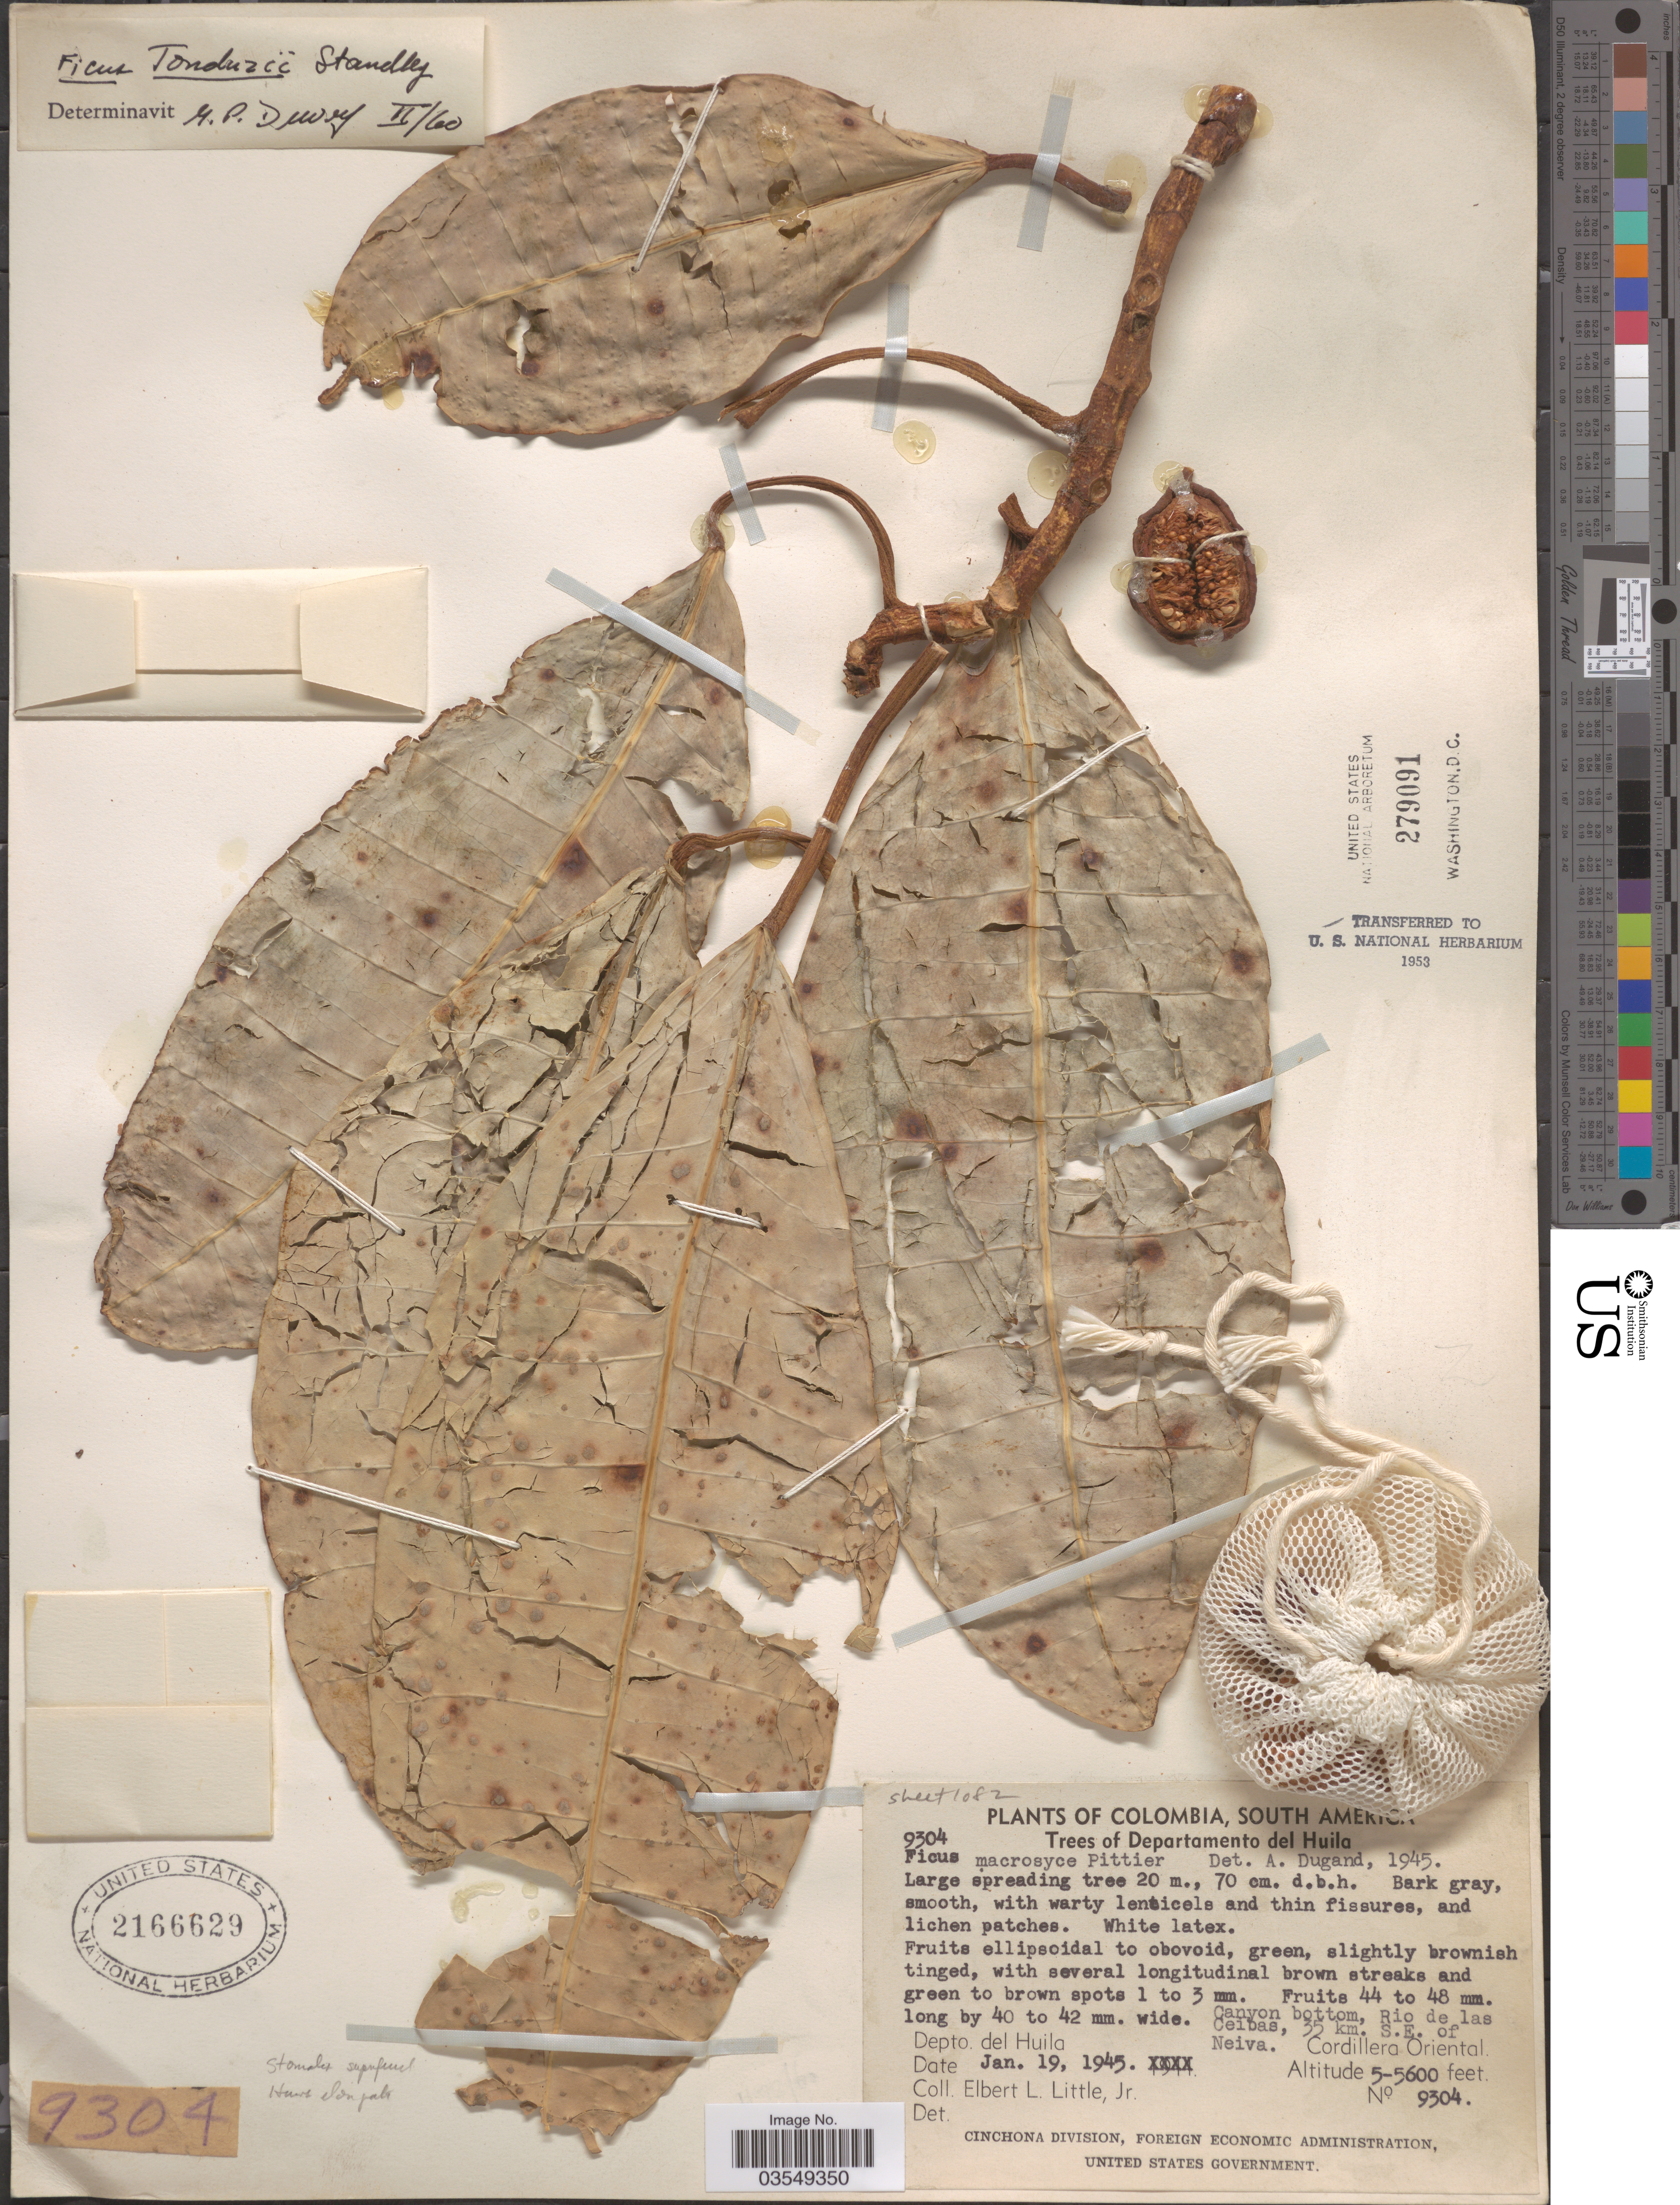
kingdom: Plantae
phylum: Tracheophyta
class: Magnoliopsida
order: Rosales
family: Moraceae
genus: Ficus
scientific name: Ficus tonduzii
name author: Standl.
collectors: E. L. Little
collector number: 9304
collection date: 1945-01-19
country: Colombia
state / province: Huila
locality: Canyon bottom, Rio de las Ceibas, 35 km. S.E. of Neiva. Depto. del Huila Cordillera Oriental.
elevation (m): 1524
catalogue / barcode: US 2166629